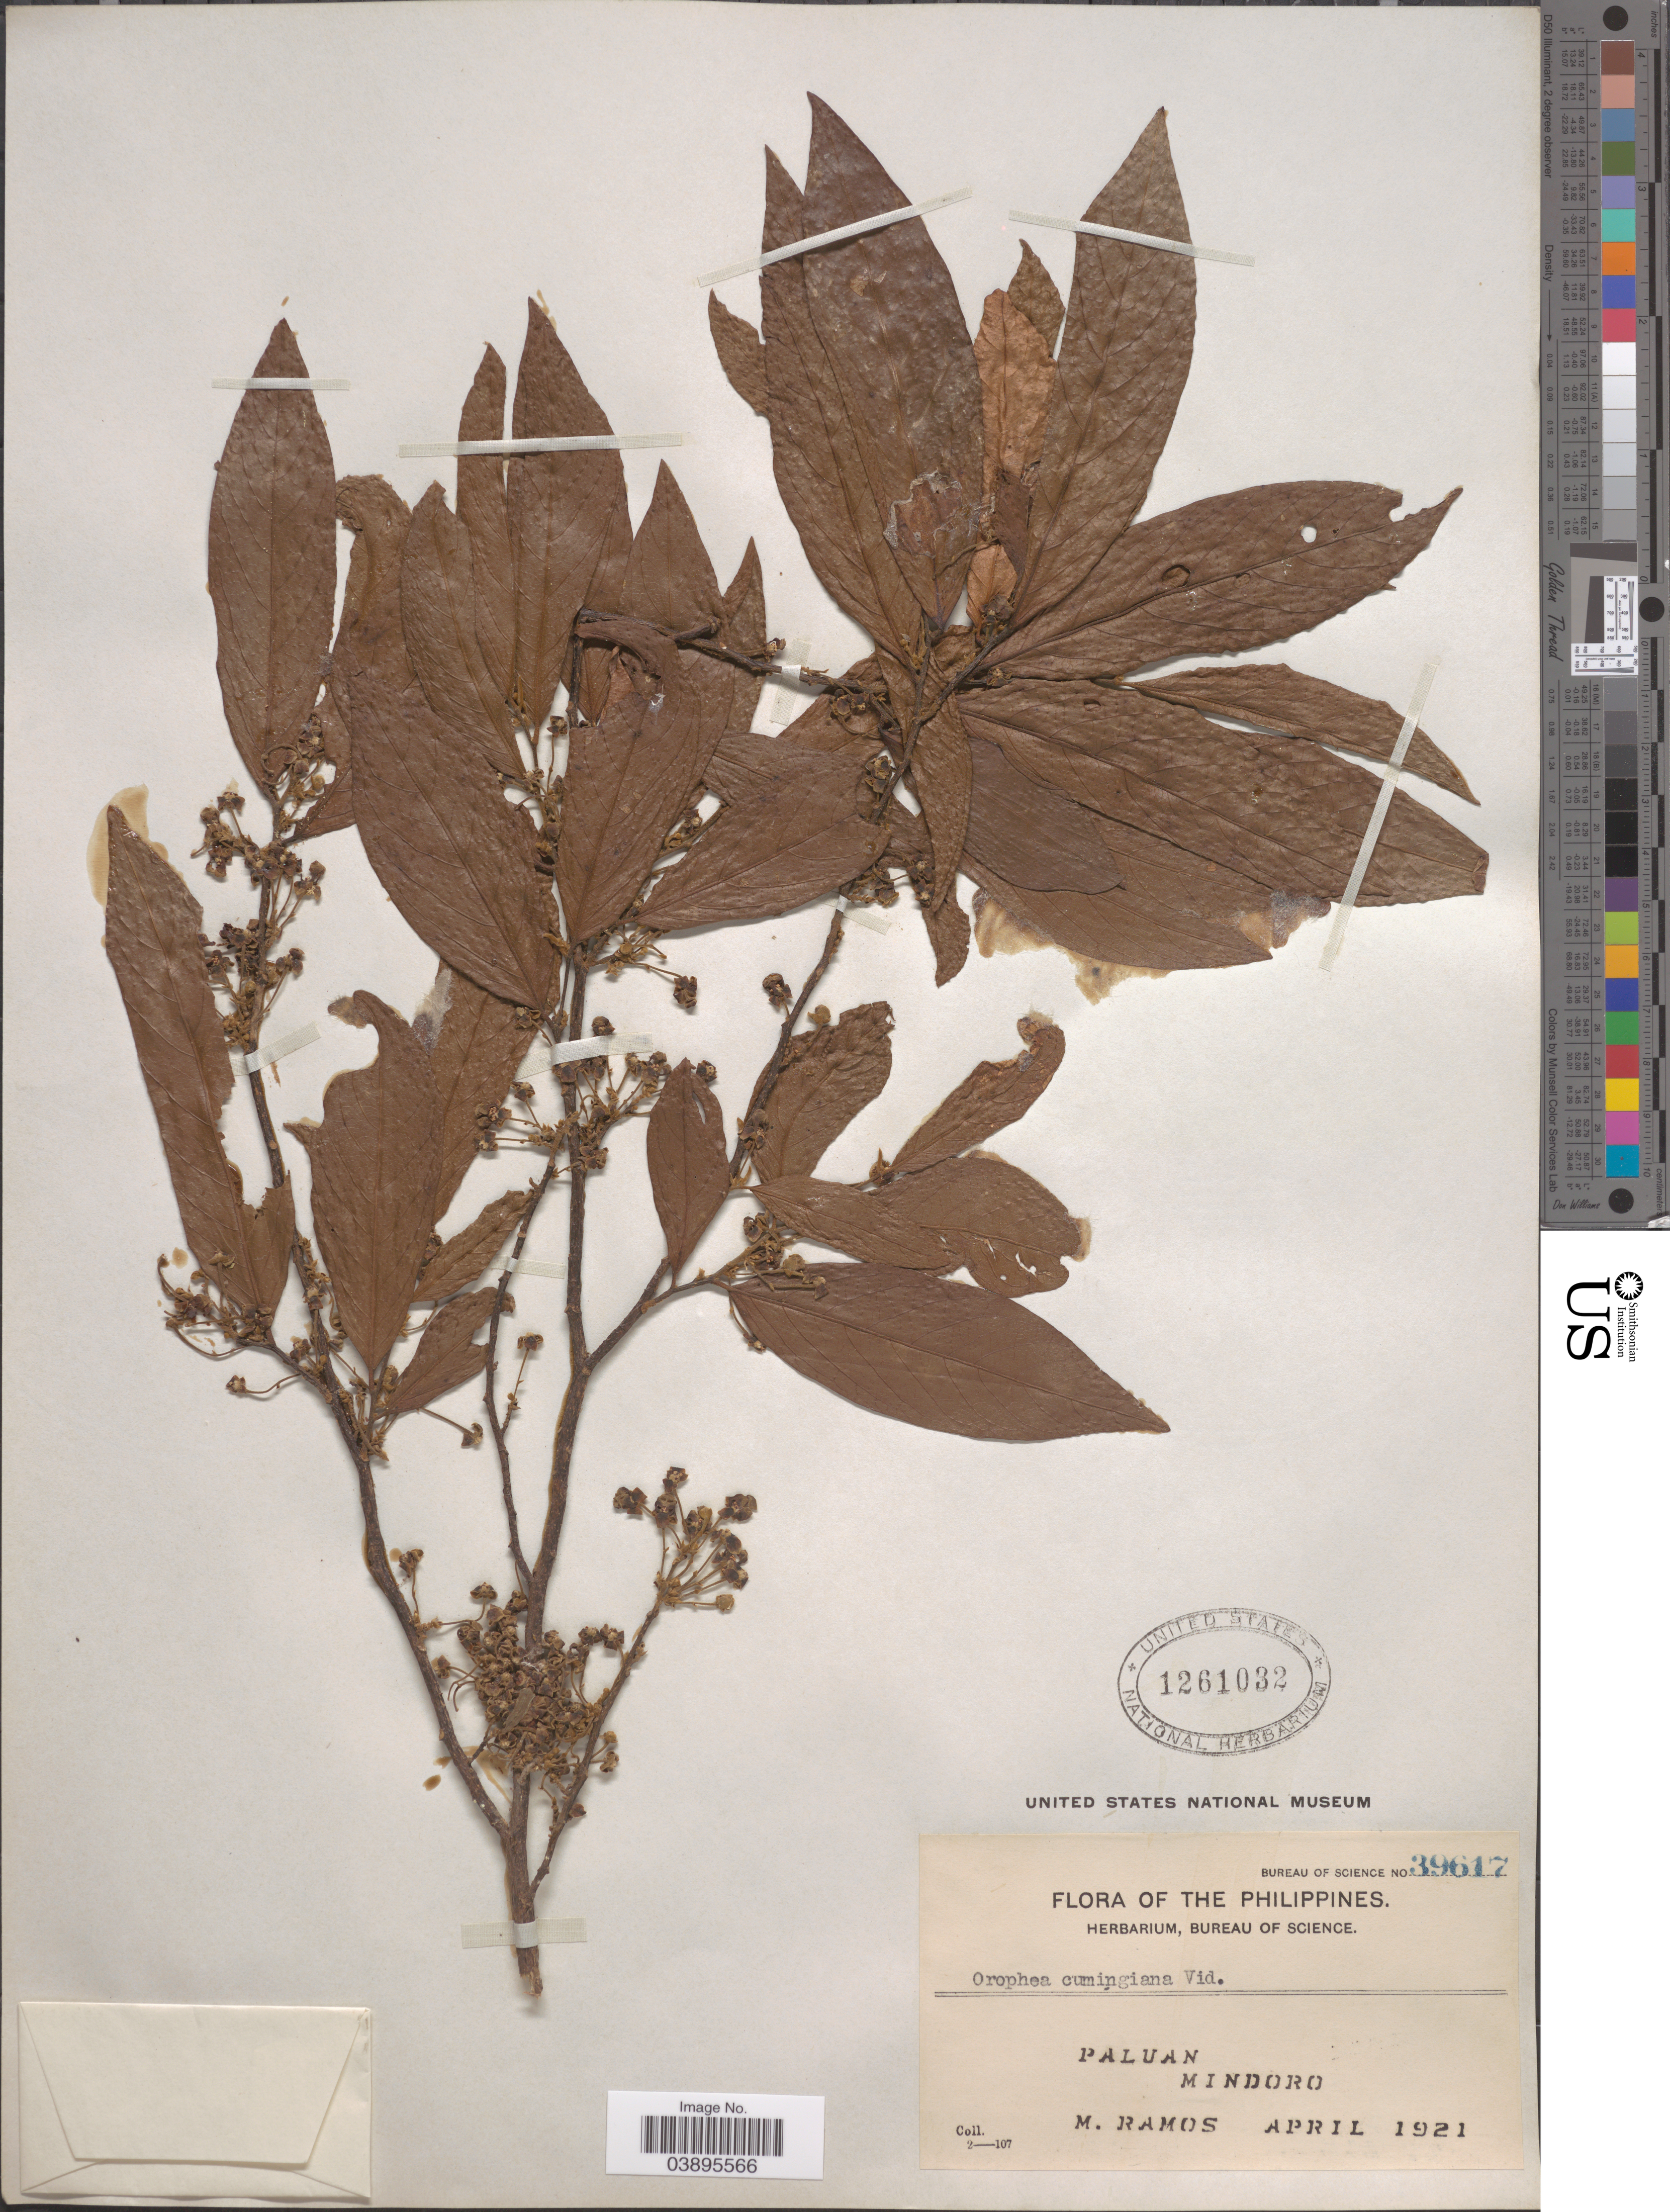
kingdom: Plantae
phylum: Tracheophyta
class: Magnoliopsida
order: Magnoliales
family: Annonaceae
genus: Orophea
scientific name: Orophea cumingiana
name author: S. Vidal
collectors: M. Ramos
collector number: Bureau of Science 39617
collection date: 1921-04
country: Philippines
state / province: Mimaropa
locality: Paluan, Mindoro.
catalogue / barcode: US 1261032